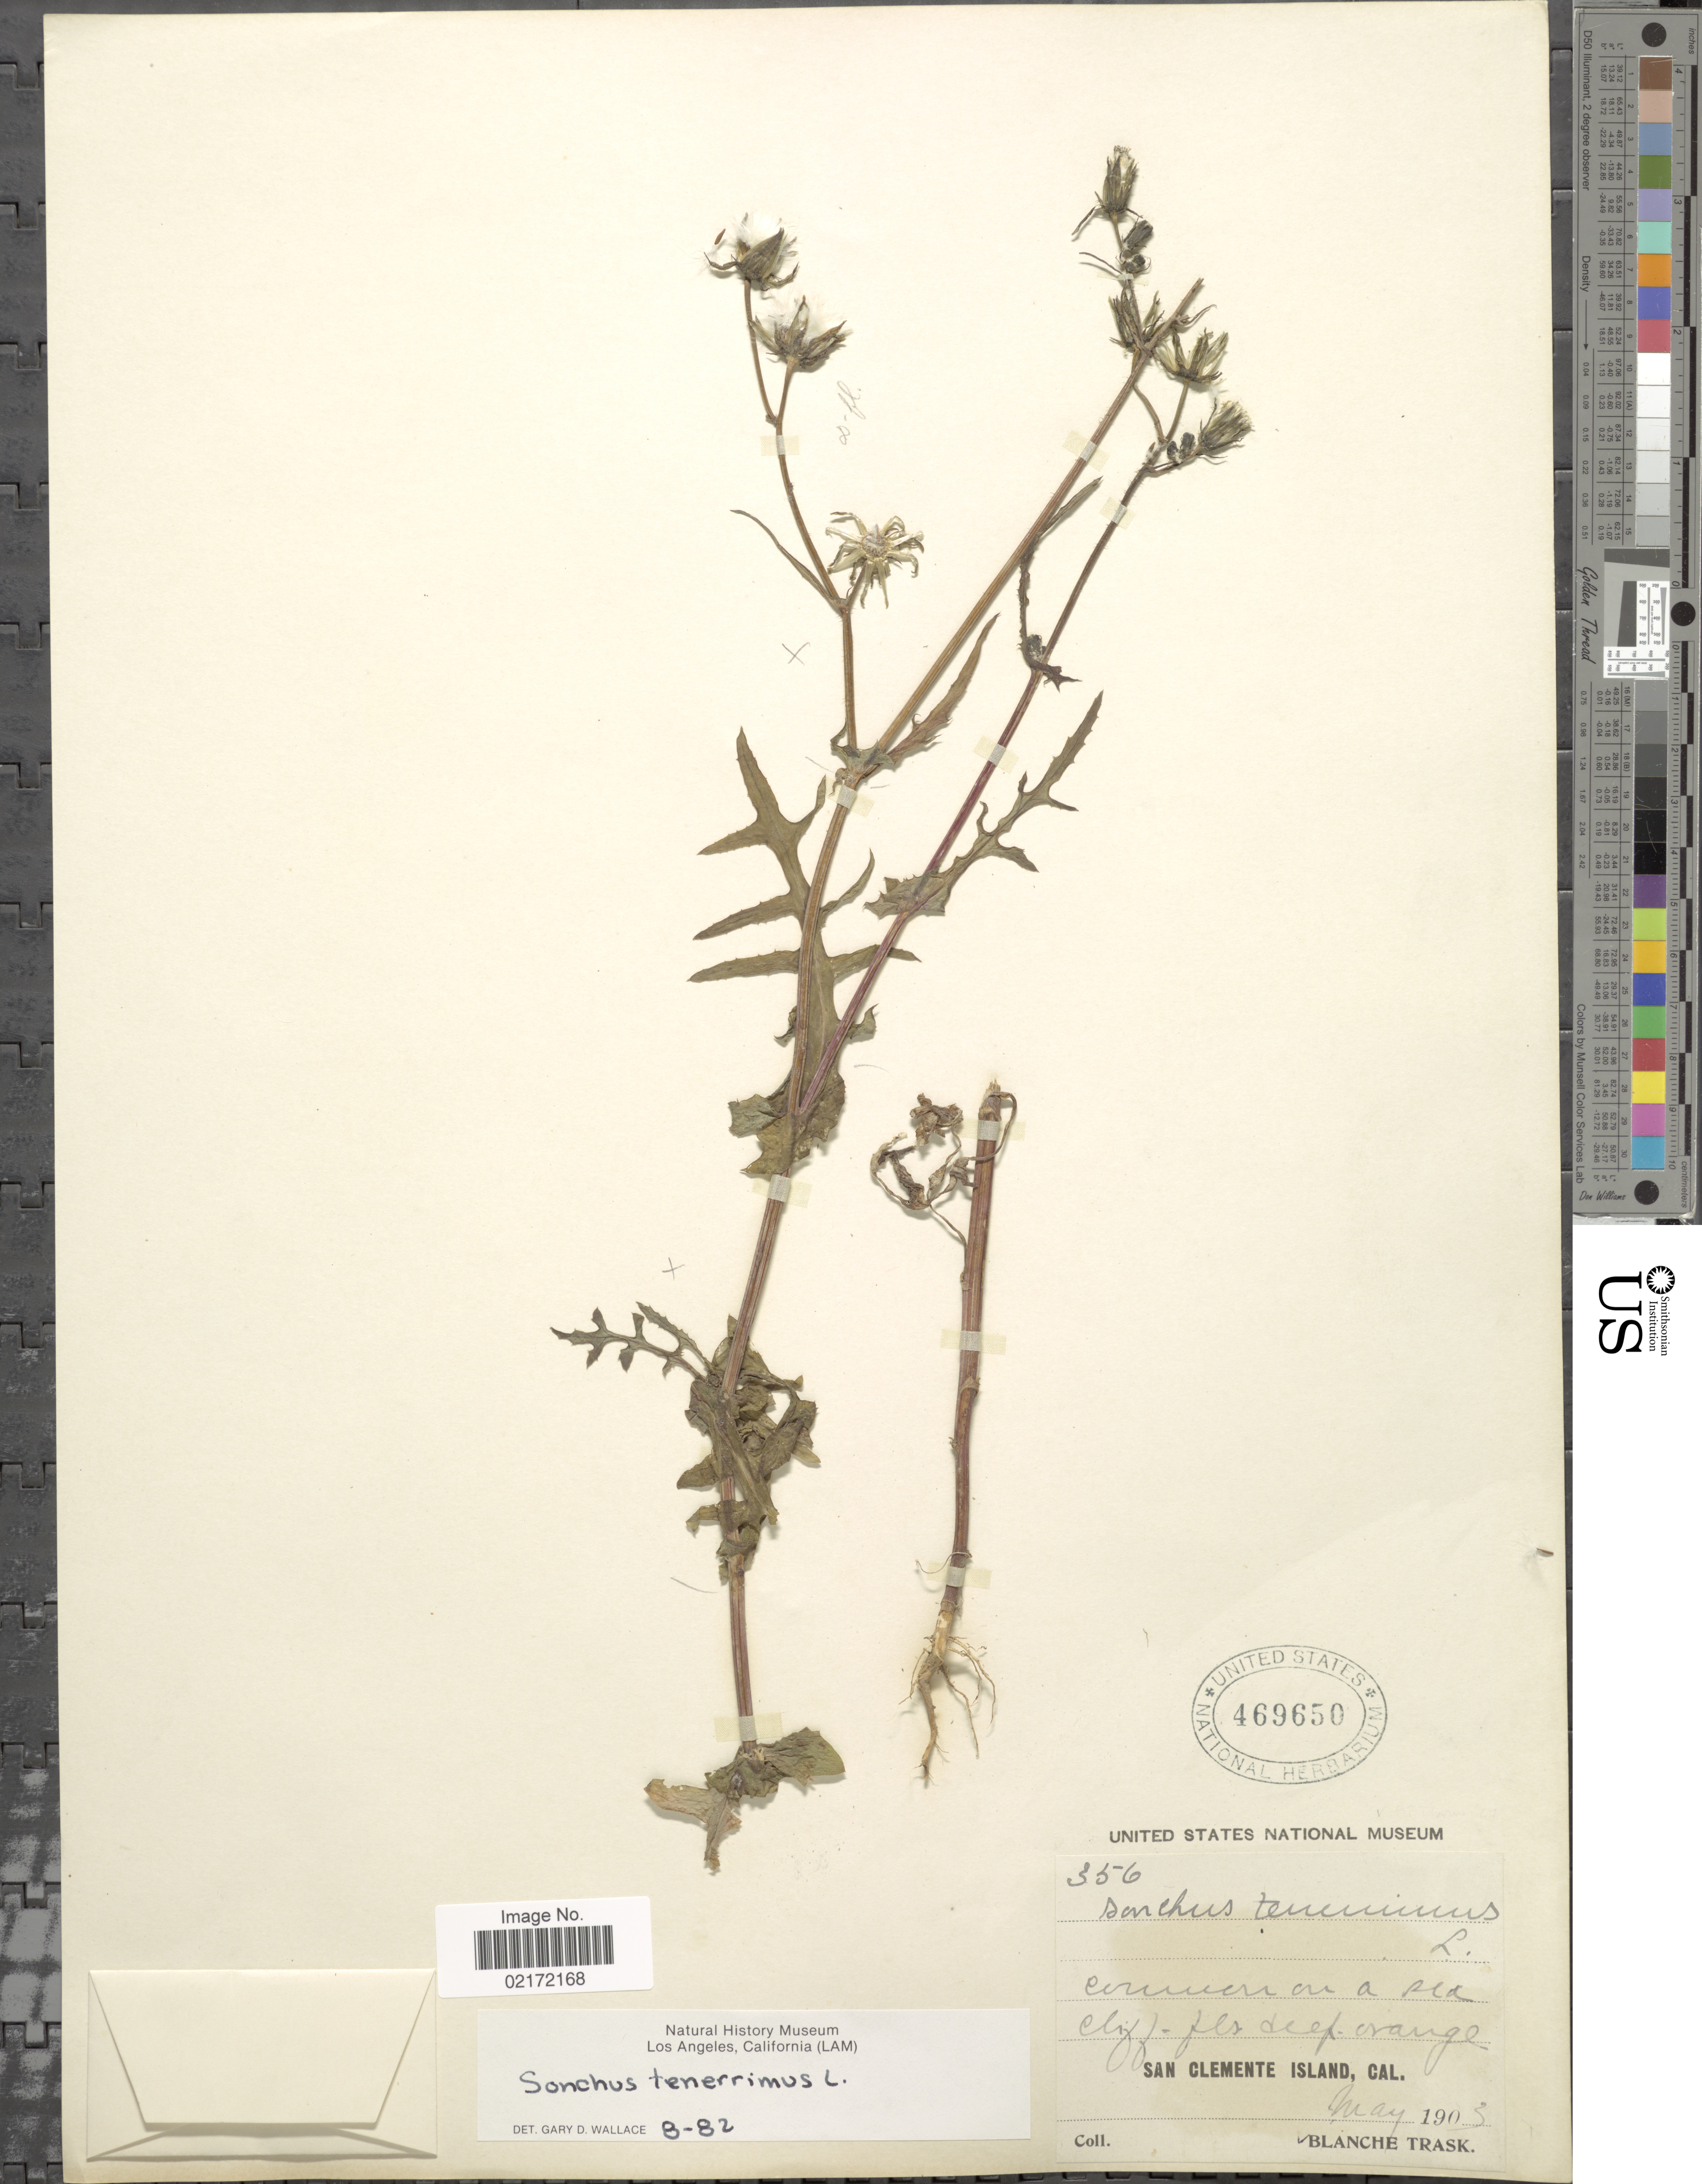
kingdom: Plantae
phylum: Tracheophyta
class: Magnoliopsida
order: Asterales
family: Asteraceae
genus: Sonchus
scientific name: Sonchus tenerrimus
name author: L.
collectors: B. Trask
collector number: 356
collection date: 1903-05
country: United States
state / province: California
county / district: Los Angeles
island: San Clemente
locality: San Clemente Island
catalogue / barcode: US 469650